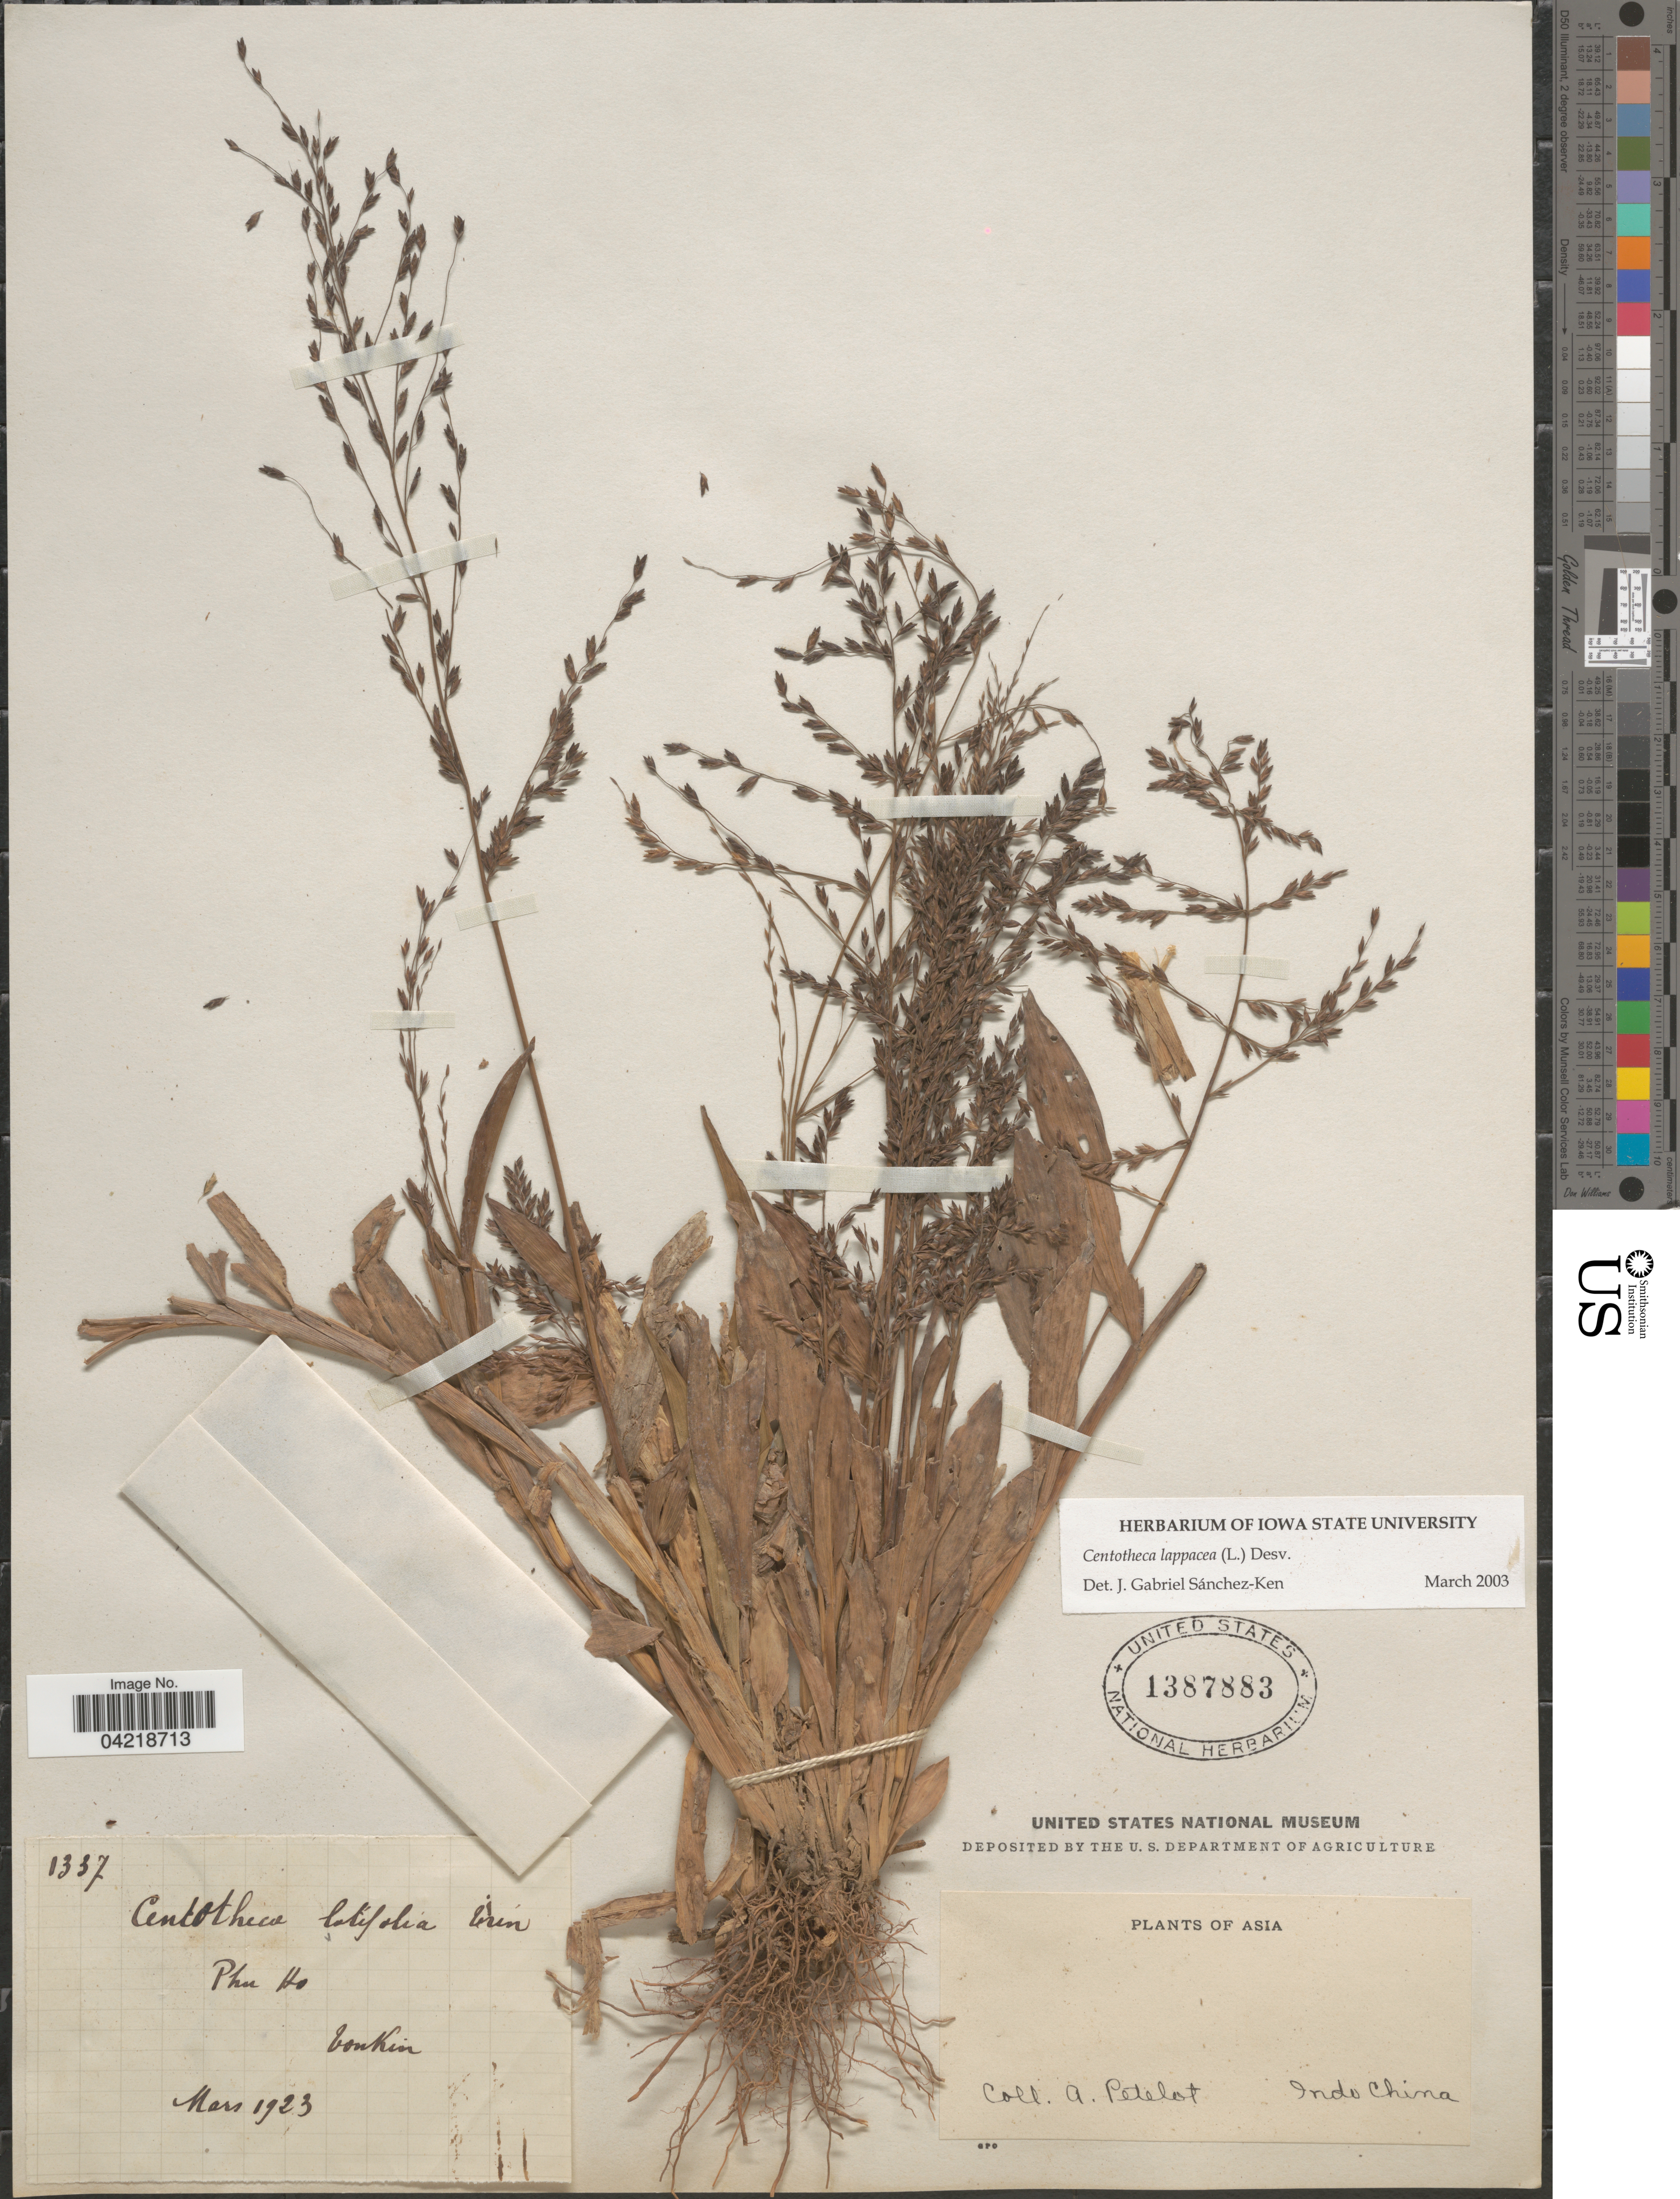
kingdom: Plantae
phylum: Tracheophyta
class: Liliopsida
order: Poales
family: Poaceae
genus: Centotheca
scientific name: Centotheca lappacea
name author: (L.) Desv.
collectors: A. Petelot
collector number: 1337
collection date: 1923-03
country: Vietnam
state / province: Phu Tho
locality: Phu Ho. Tonkin.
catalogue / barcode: US 1387883